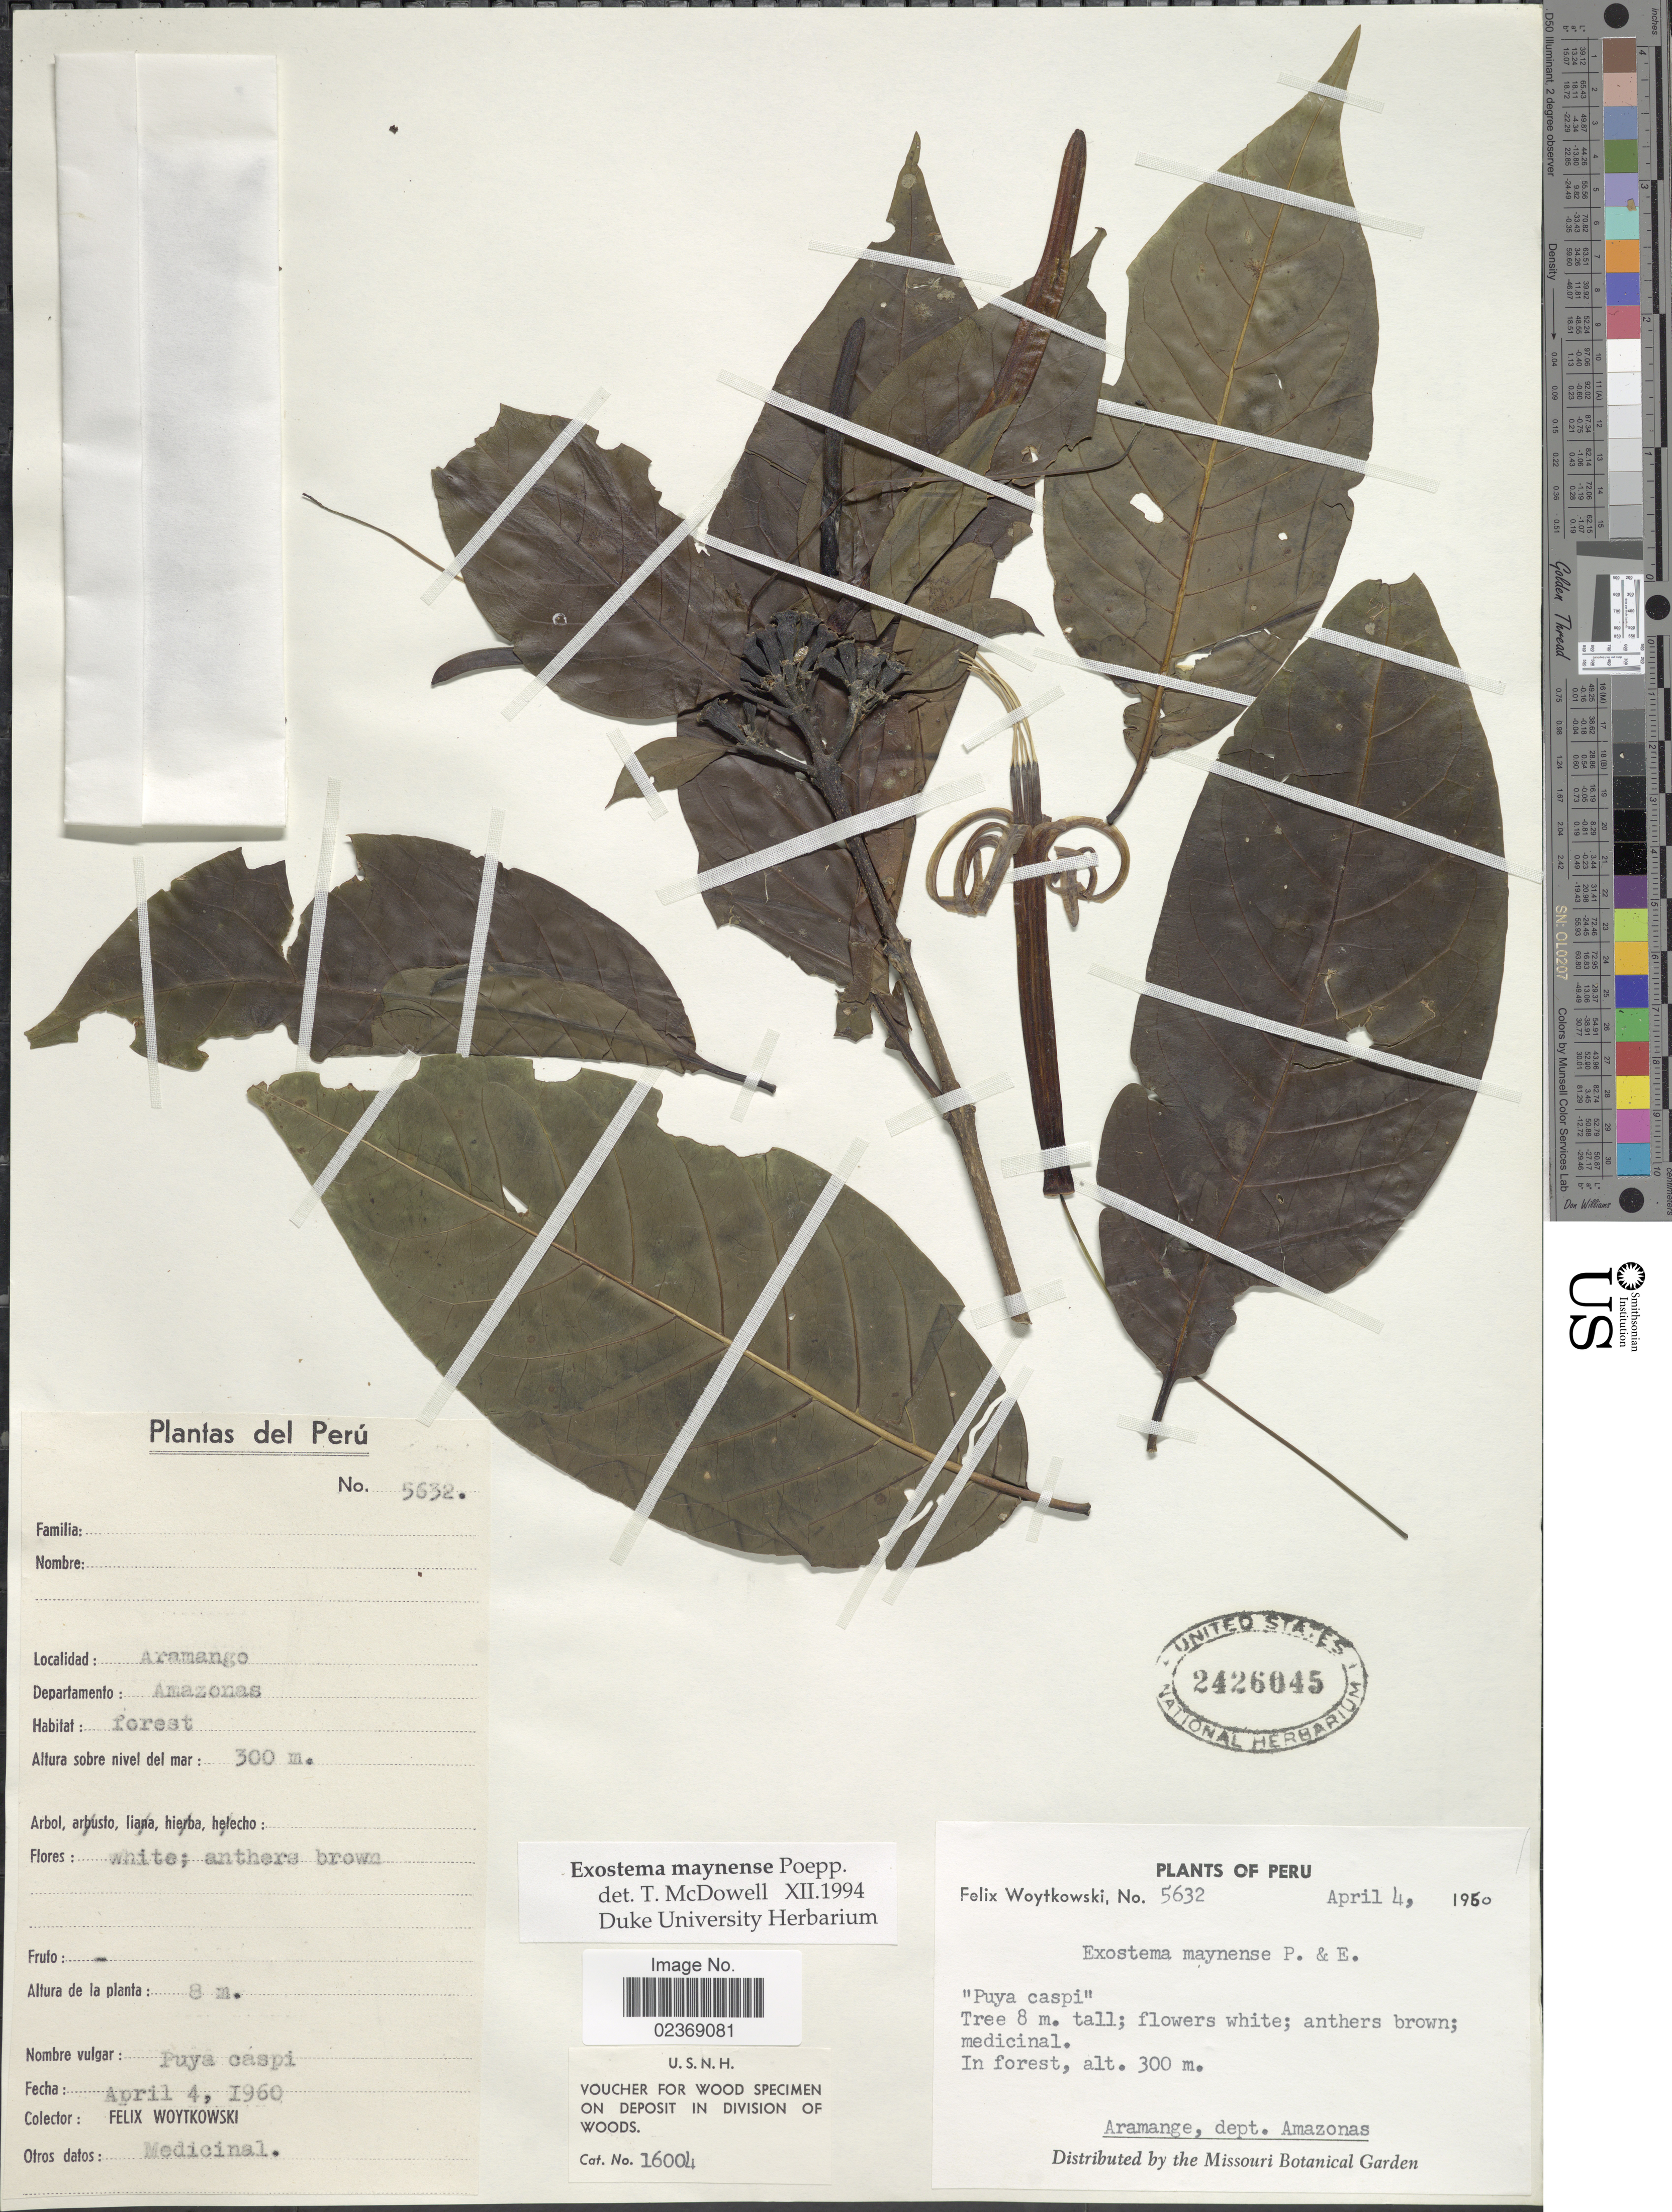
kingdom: Plantae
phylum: Tracheophyta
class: Magnoliopsida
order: Gentianales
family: Rubiaceae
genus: Exostema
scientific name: Exostema maynense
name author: Poepp. & Endl.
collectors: F. Woytkowski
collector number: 5632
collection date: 1960-04-04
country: Peru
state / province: Amazonas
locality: In forest, Aramango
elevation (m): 300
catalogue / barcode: US 2426045